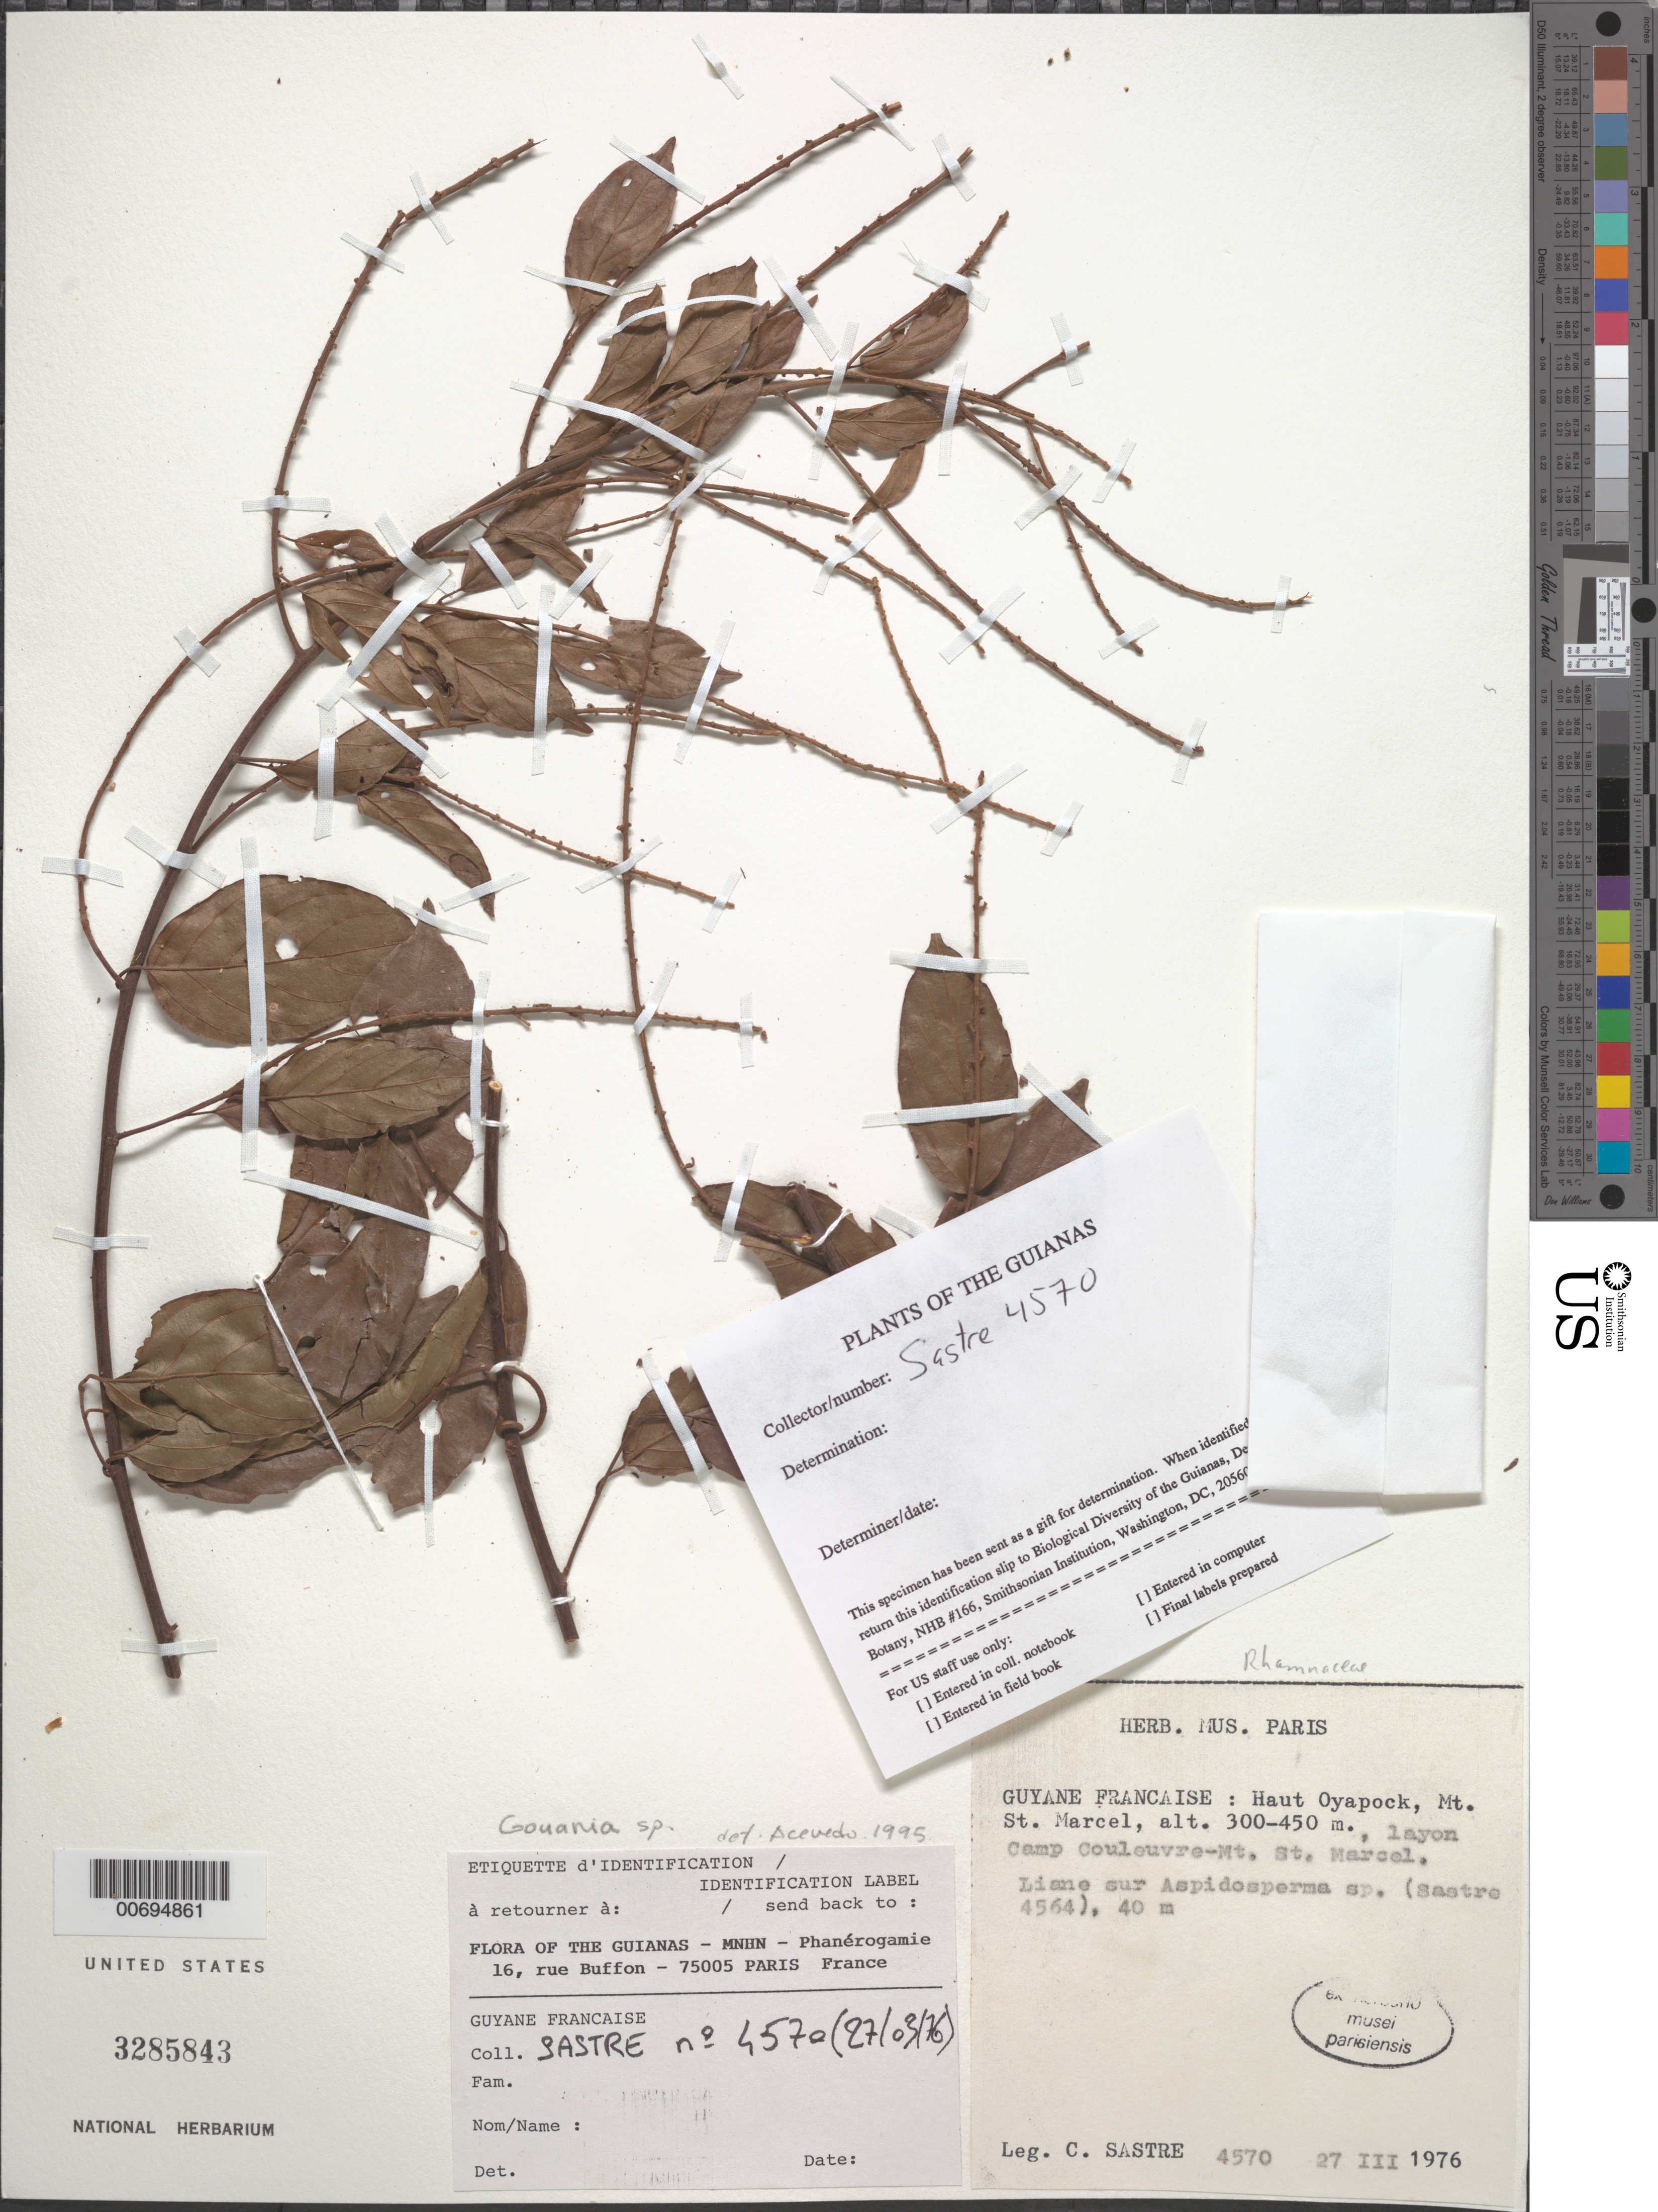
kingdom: Plantae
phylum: Tracheophyta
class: Magnoliopsida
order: Rosales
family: Rhamnaceae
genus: Gouania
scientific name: Gouania blanchetiana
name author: Miq.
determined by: Figueira, Mauricio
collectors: C. H. L. Sastre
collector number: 4570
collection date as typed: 27-Mar-76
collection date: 1976-03-27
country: French Guiana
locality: Haut Oyapock, Mt. St. Marcel, Bassin de l'Yaloupi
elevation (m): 300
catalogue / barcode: US 3285843